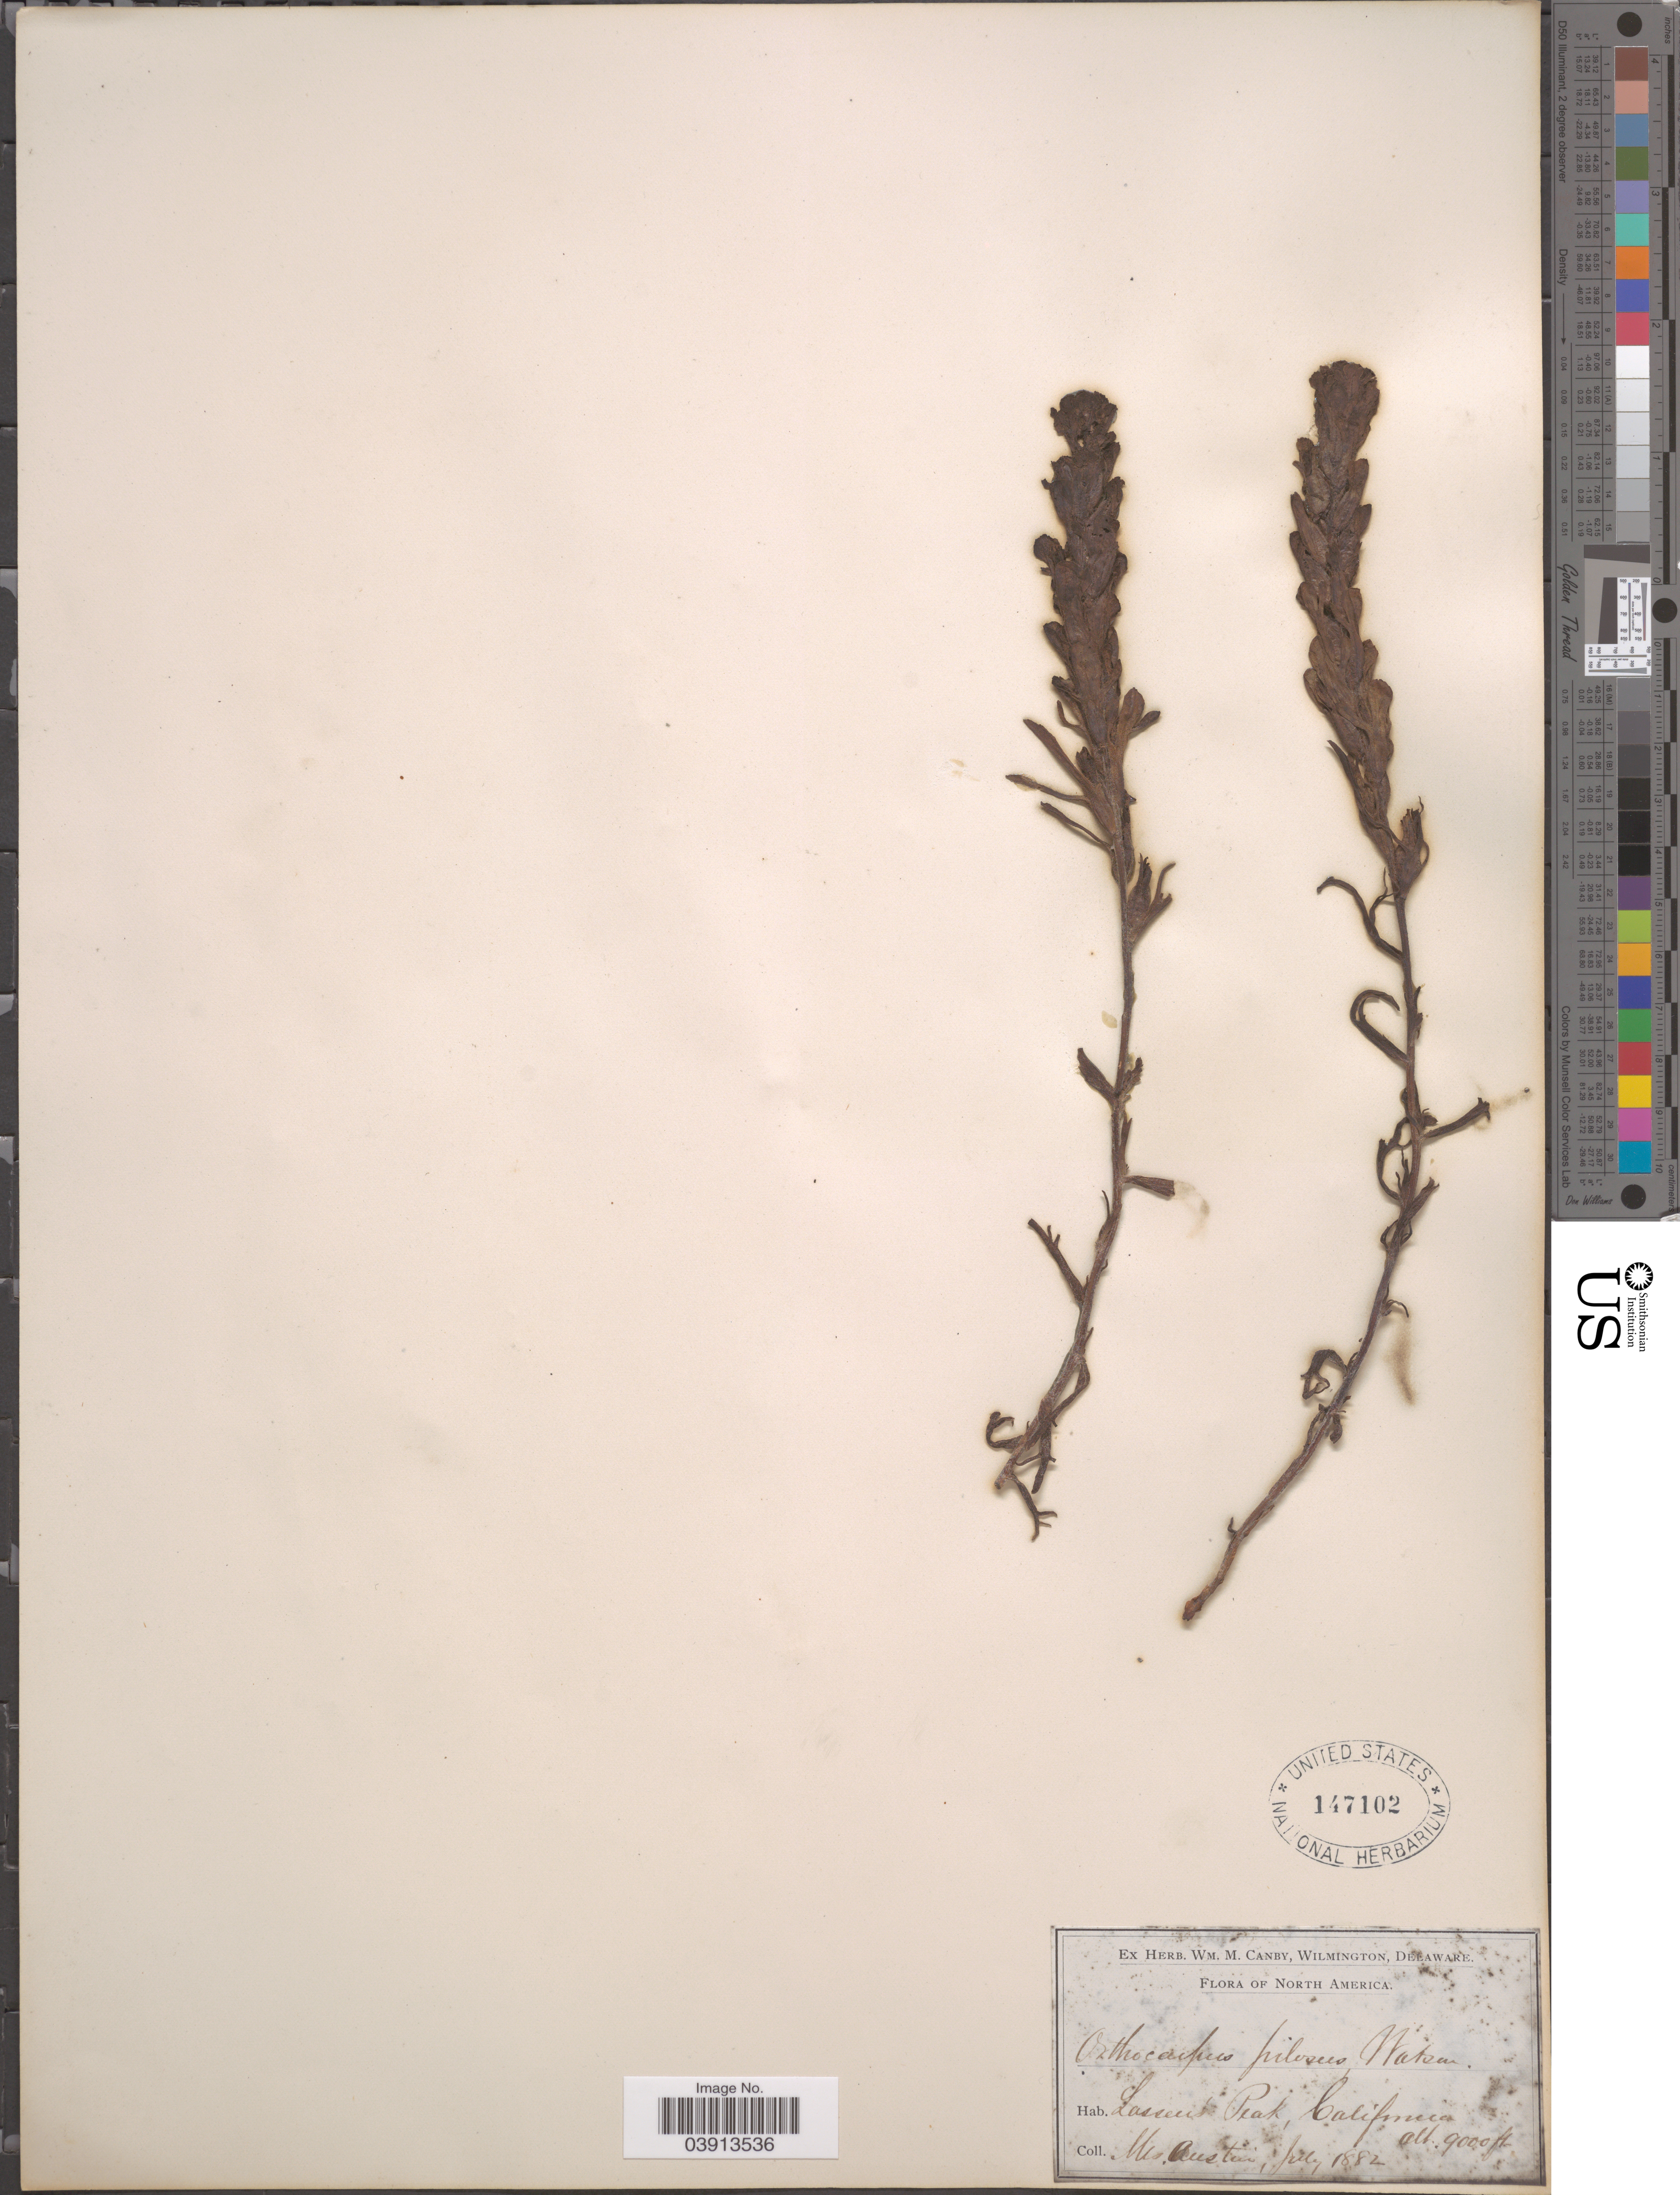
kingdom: Plantae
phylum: Tracheophyta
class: Magnoliopsida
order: Lamiales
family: Orobanchaceae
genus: Castilleja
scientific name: Castilleja pilosa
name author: (S. Watson) Rydb.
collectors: Austin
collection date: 1882-07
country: United States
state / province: California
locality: Lassen's Peak.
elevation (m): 2743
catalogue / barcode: US 147102